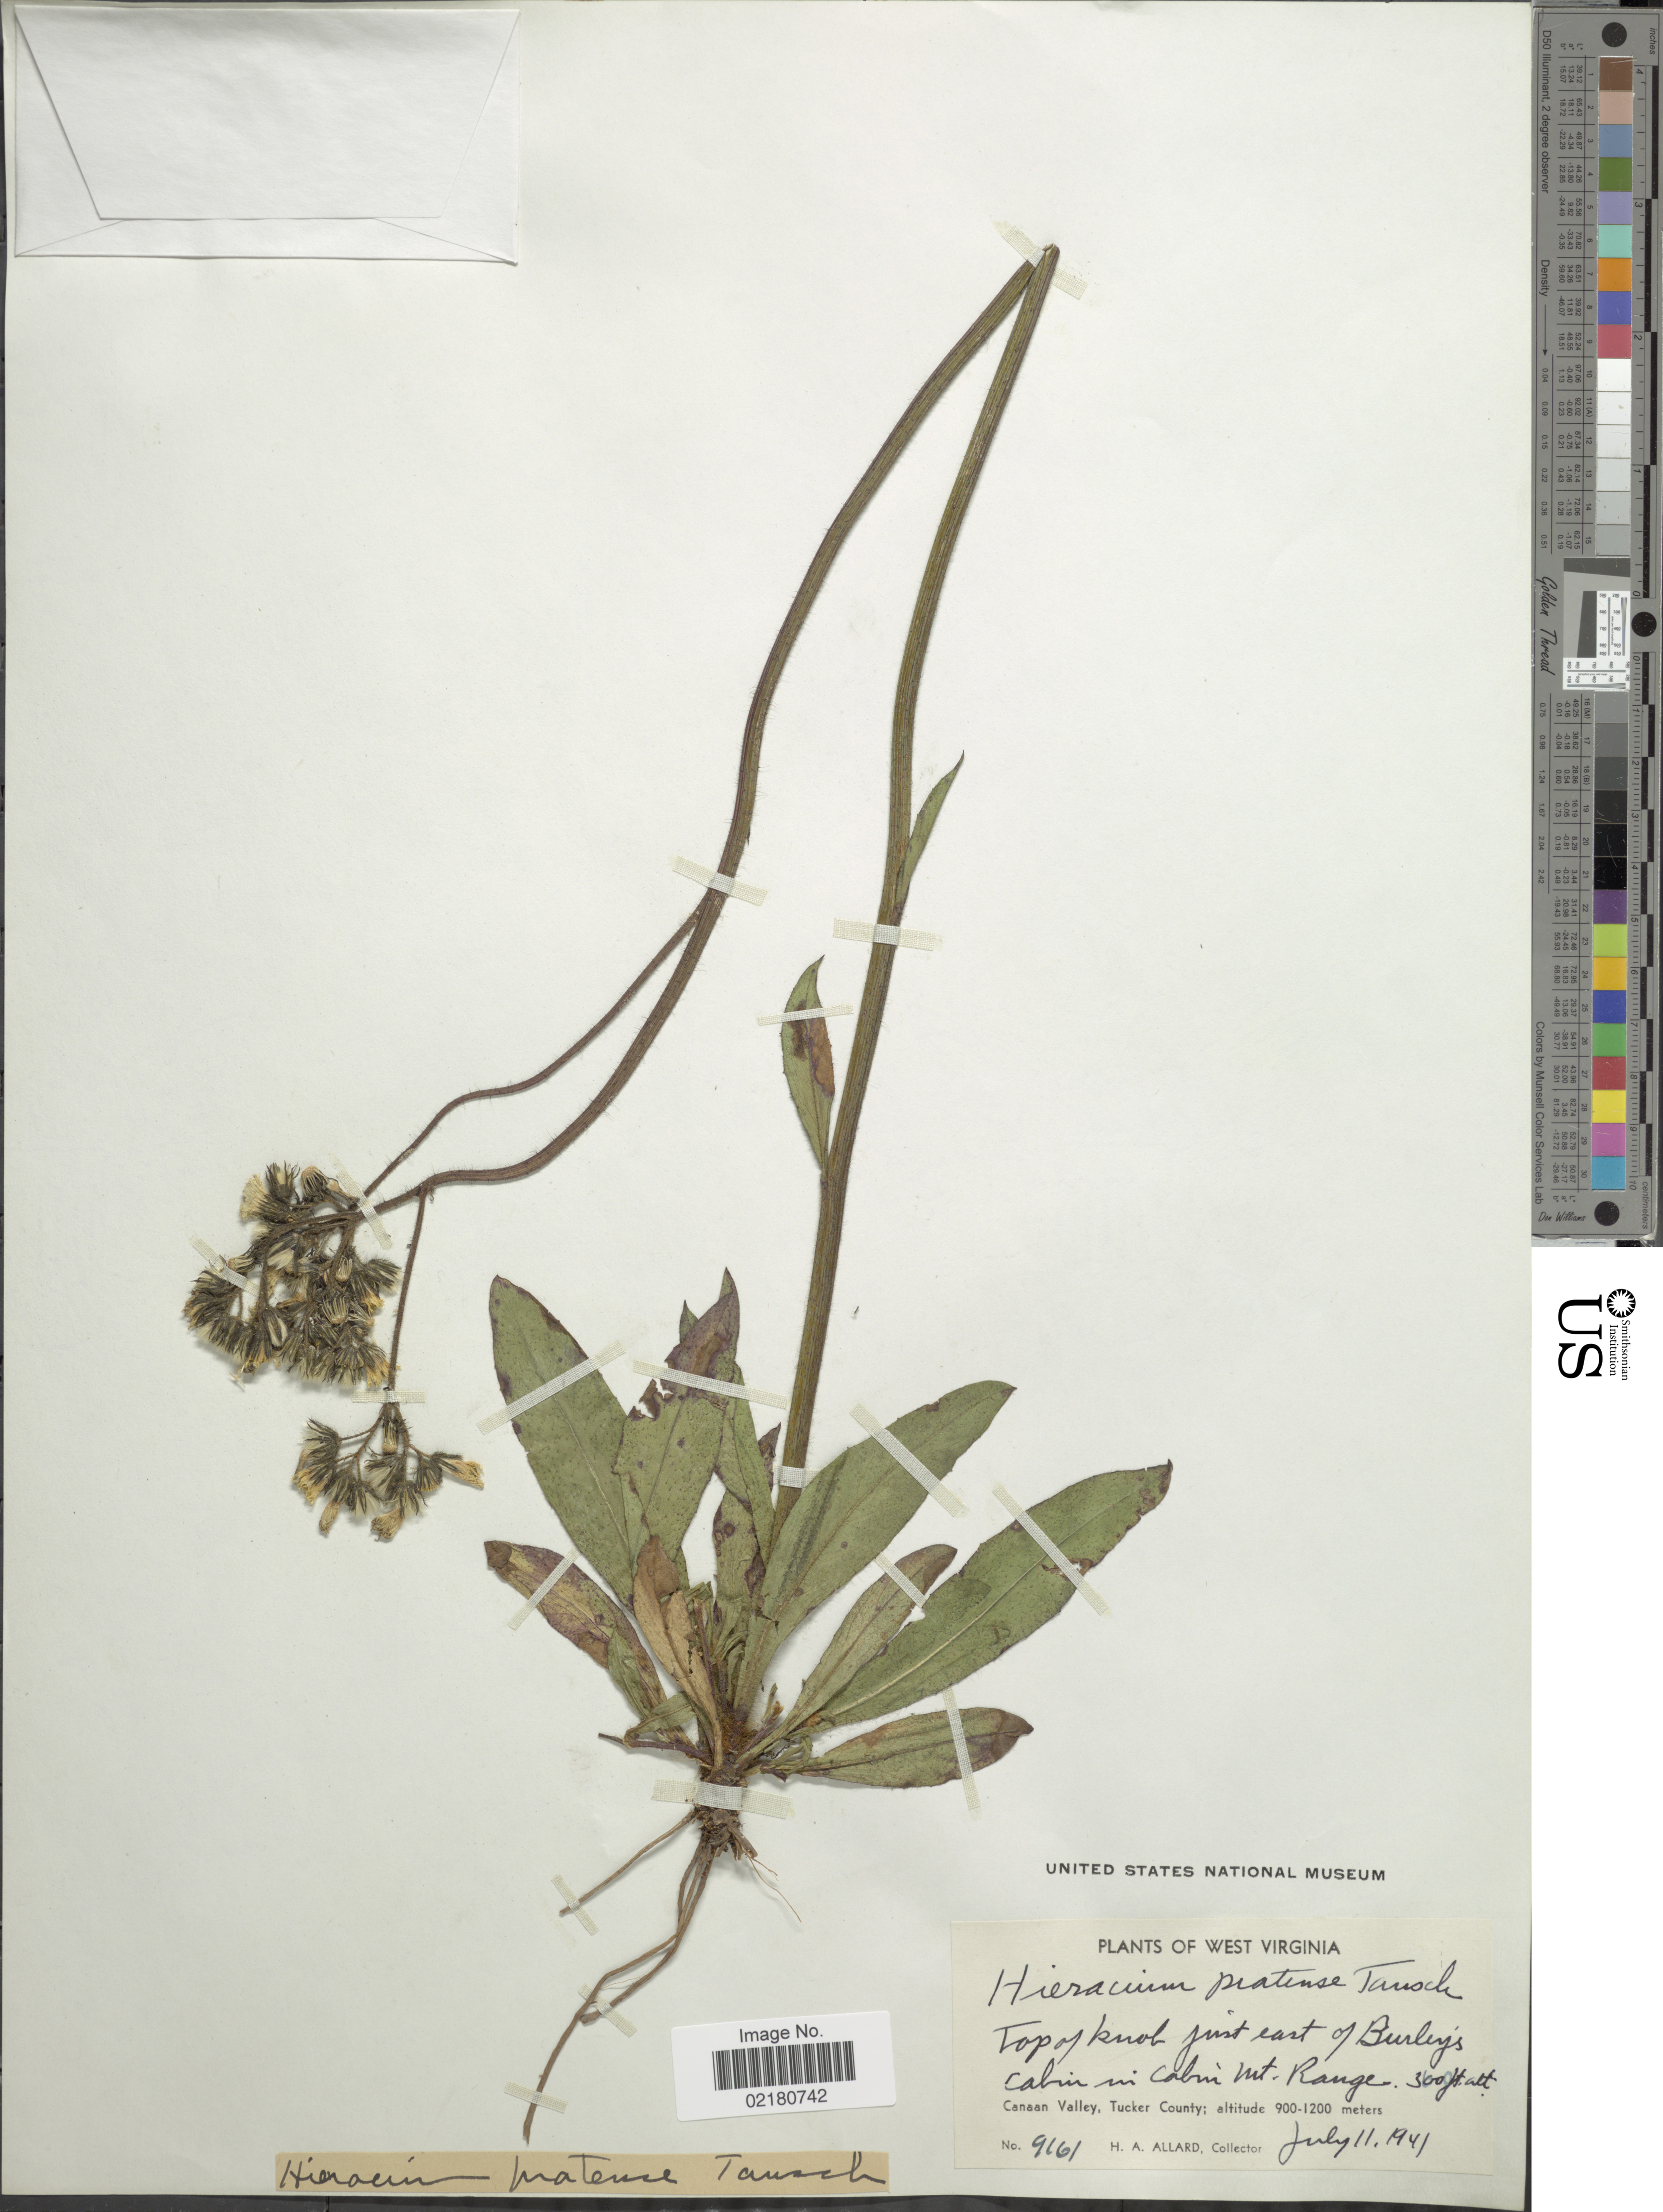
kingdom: Plantae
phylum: Tracheophyta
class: Magnoliopsida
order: Asterales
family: Asteraceae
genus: Pilosella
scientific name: Pilosella caespitosa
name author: (Dumort.) P. D. Sell & C. West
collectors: H. A. Allard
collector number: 9161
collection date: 1941-07-11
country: United States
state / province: West Virginia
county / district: Tucker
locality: Top of knob just east of Burleys Camp, in Cabin Mt. Range, Canaan Valley, Tucker County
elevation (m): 900